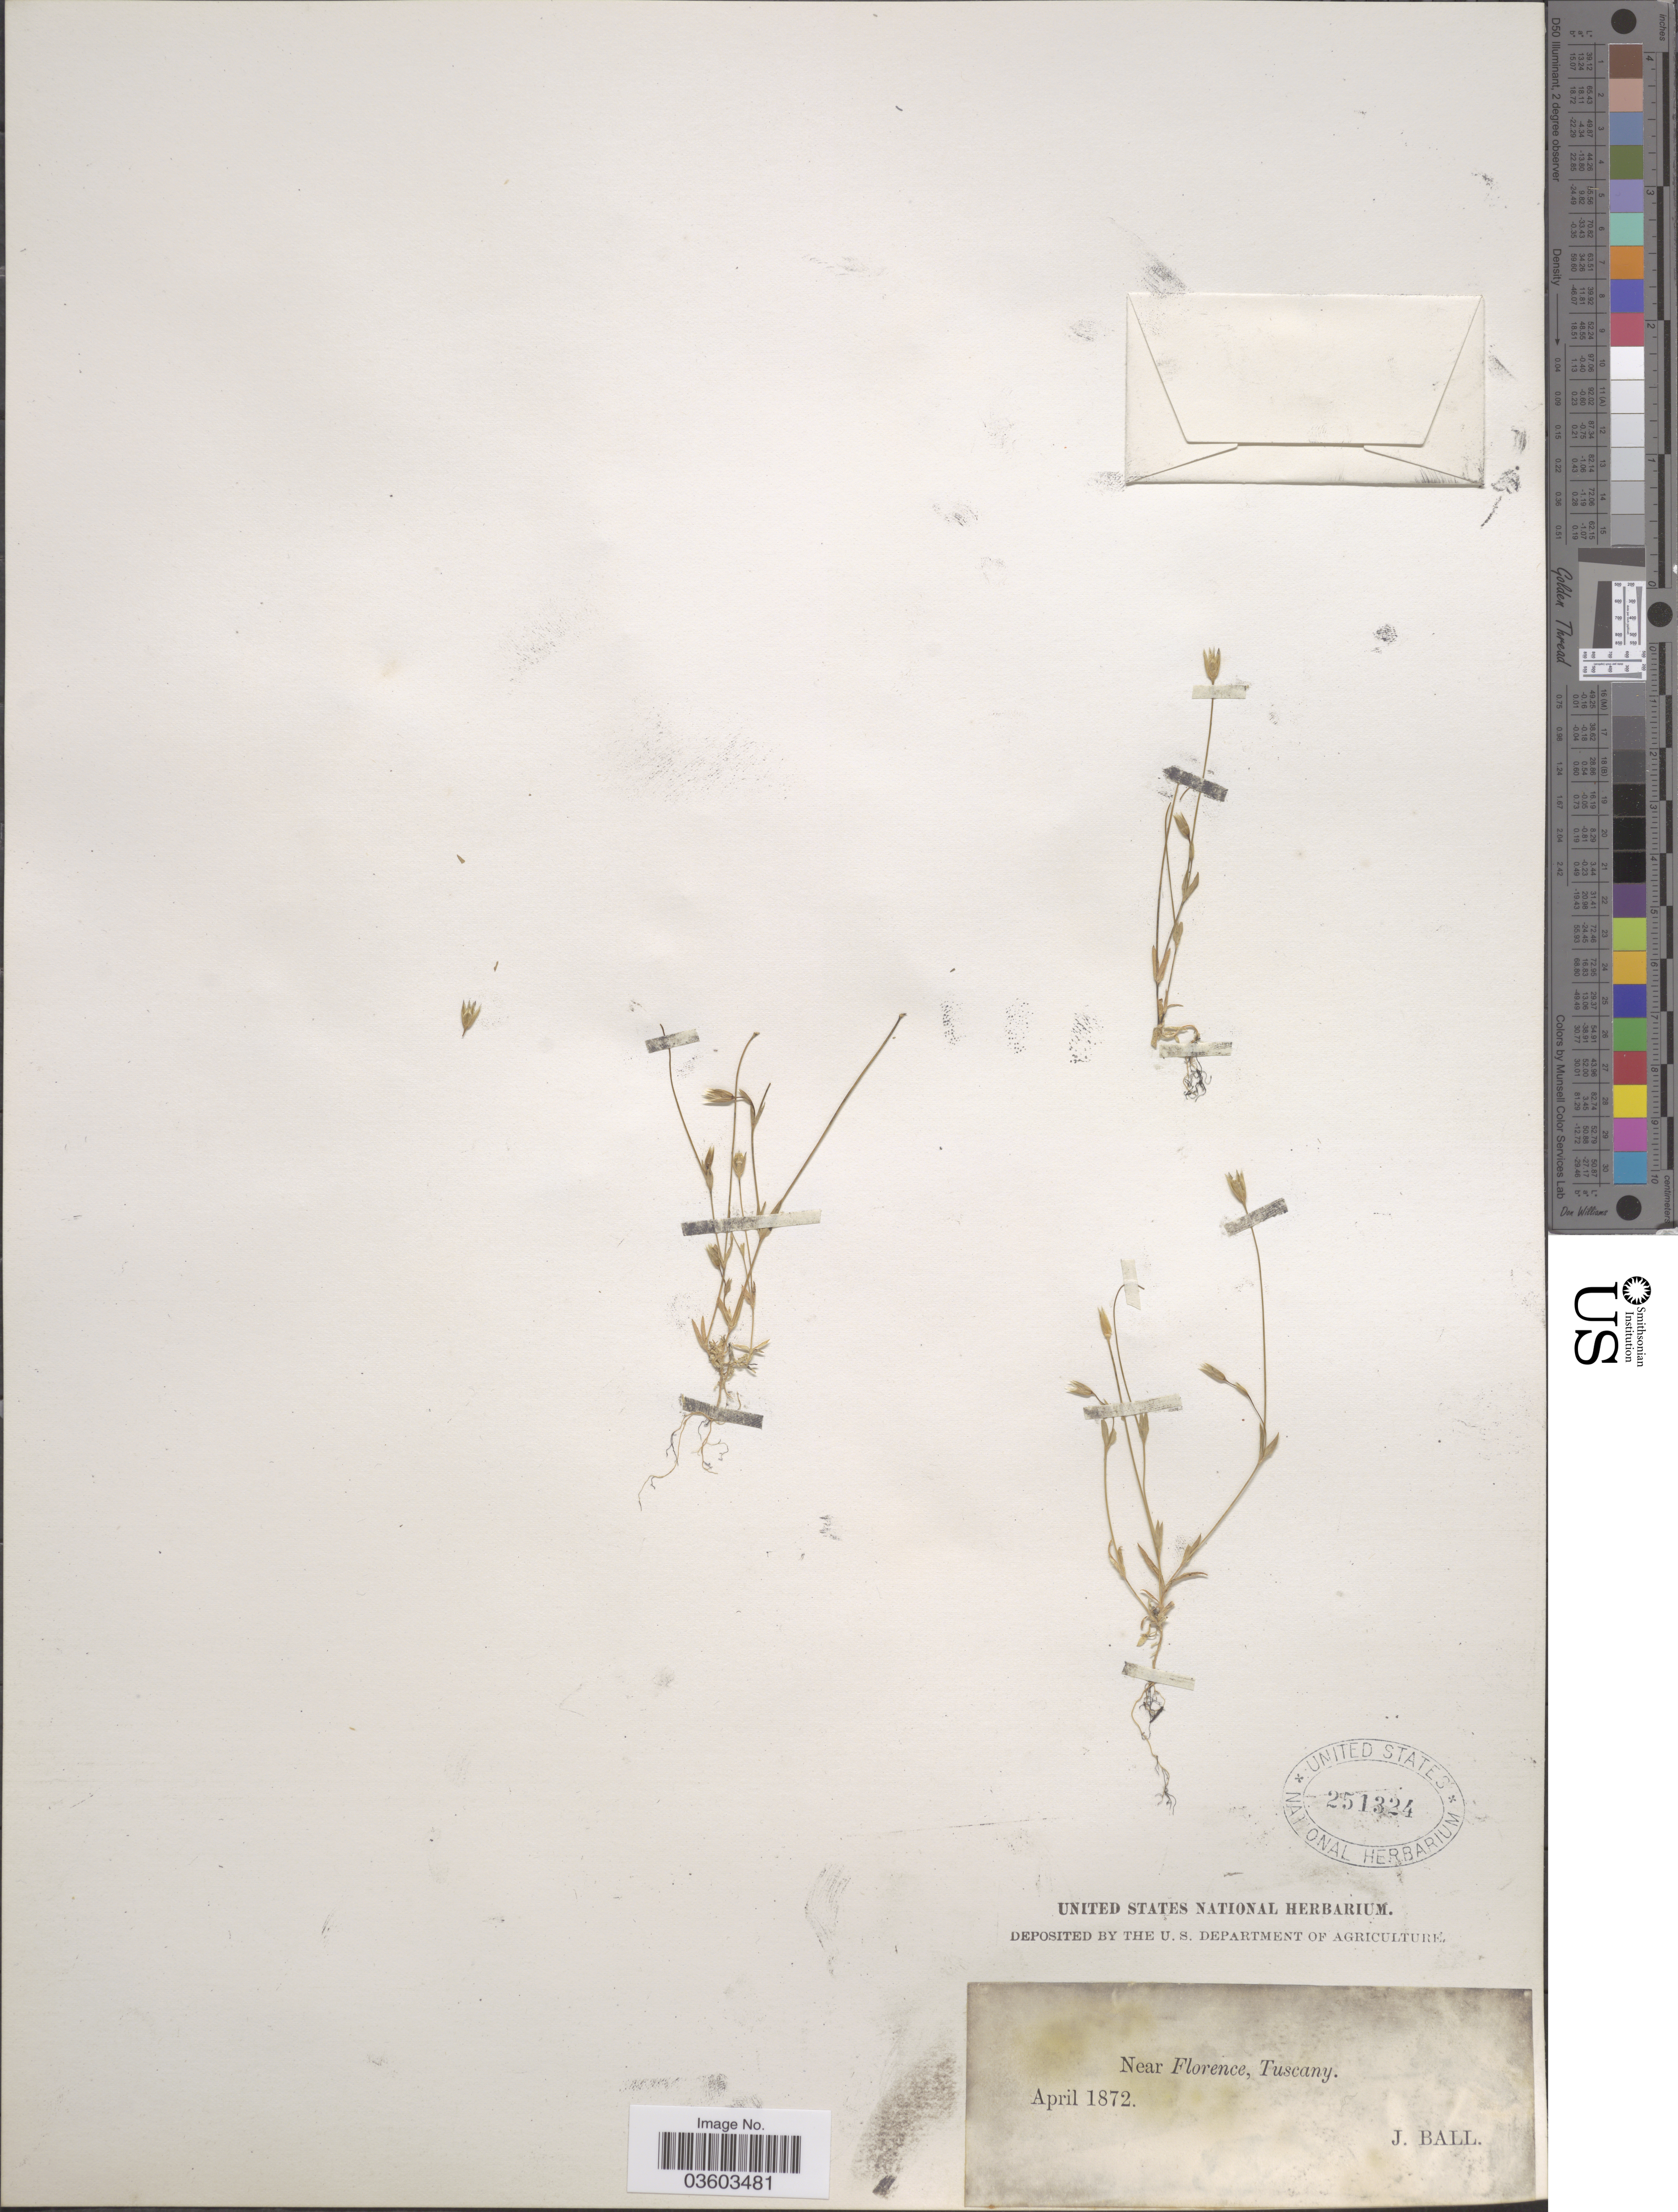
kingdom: Plantae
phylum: Tracheophyta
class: Magnoliopsida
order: Caryophyllales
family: Caryophyllaceae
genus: Cerastium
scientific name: Cerastium sp.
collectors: J. Ball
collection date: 1872-04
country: Italy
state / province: Tuscany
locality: Near Florence.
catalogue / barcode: US 251324